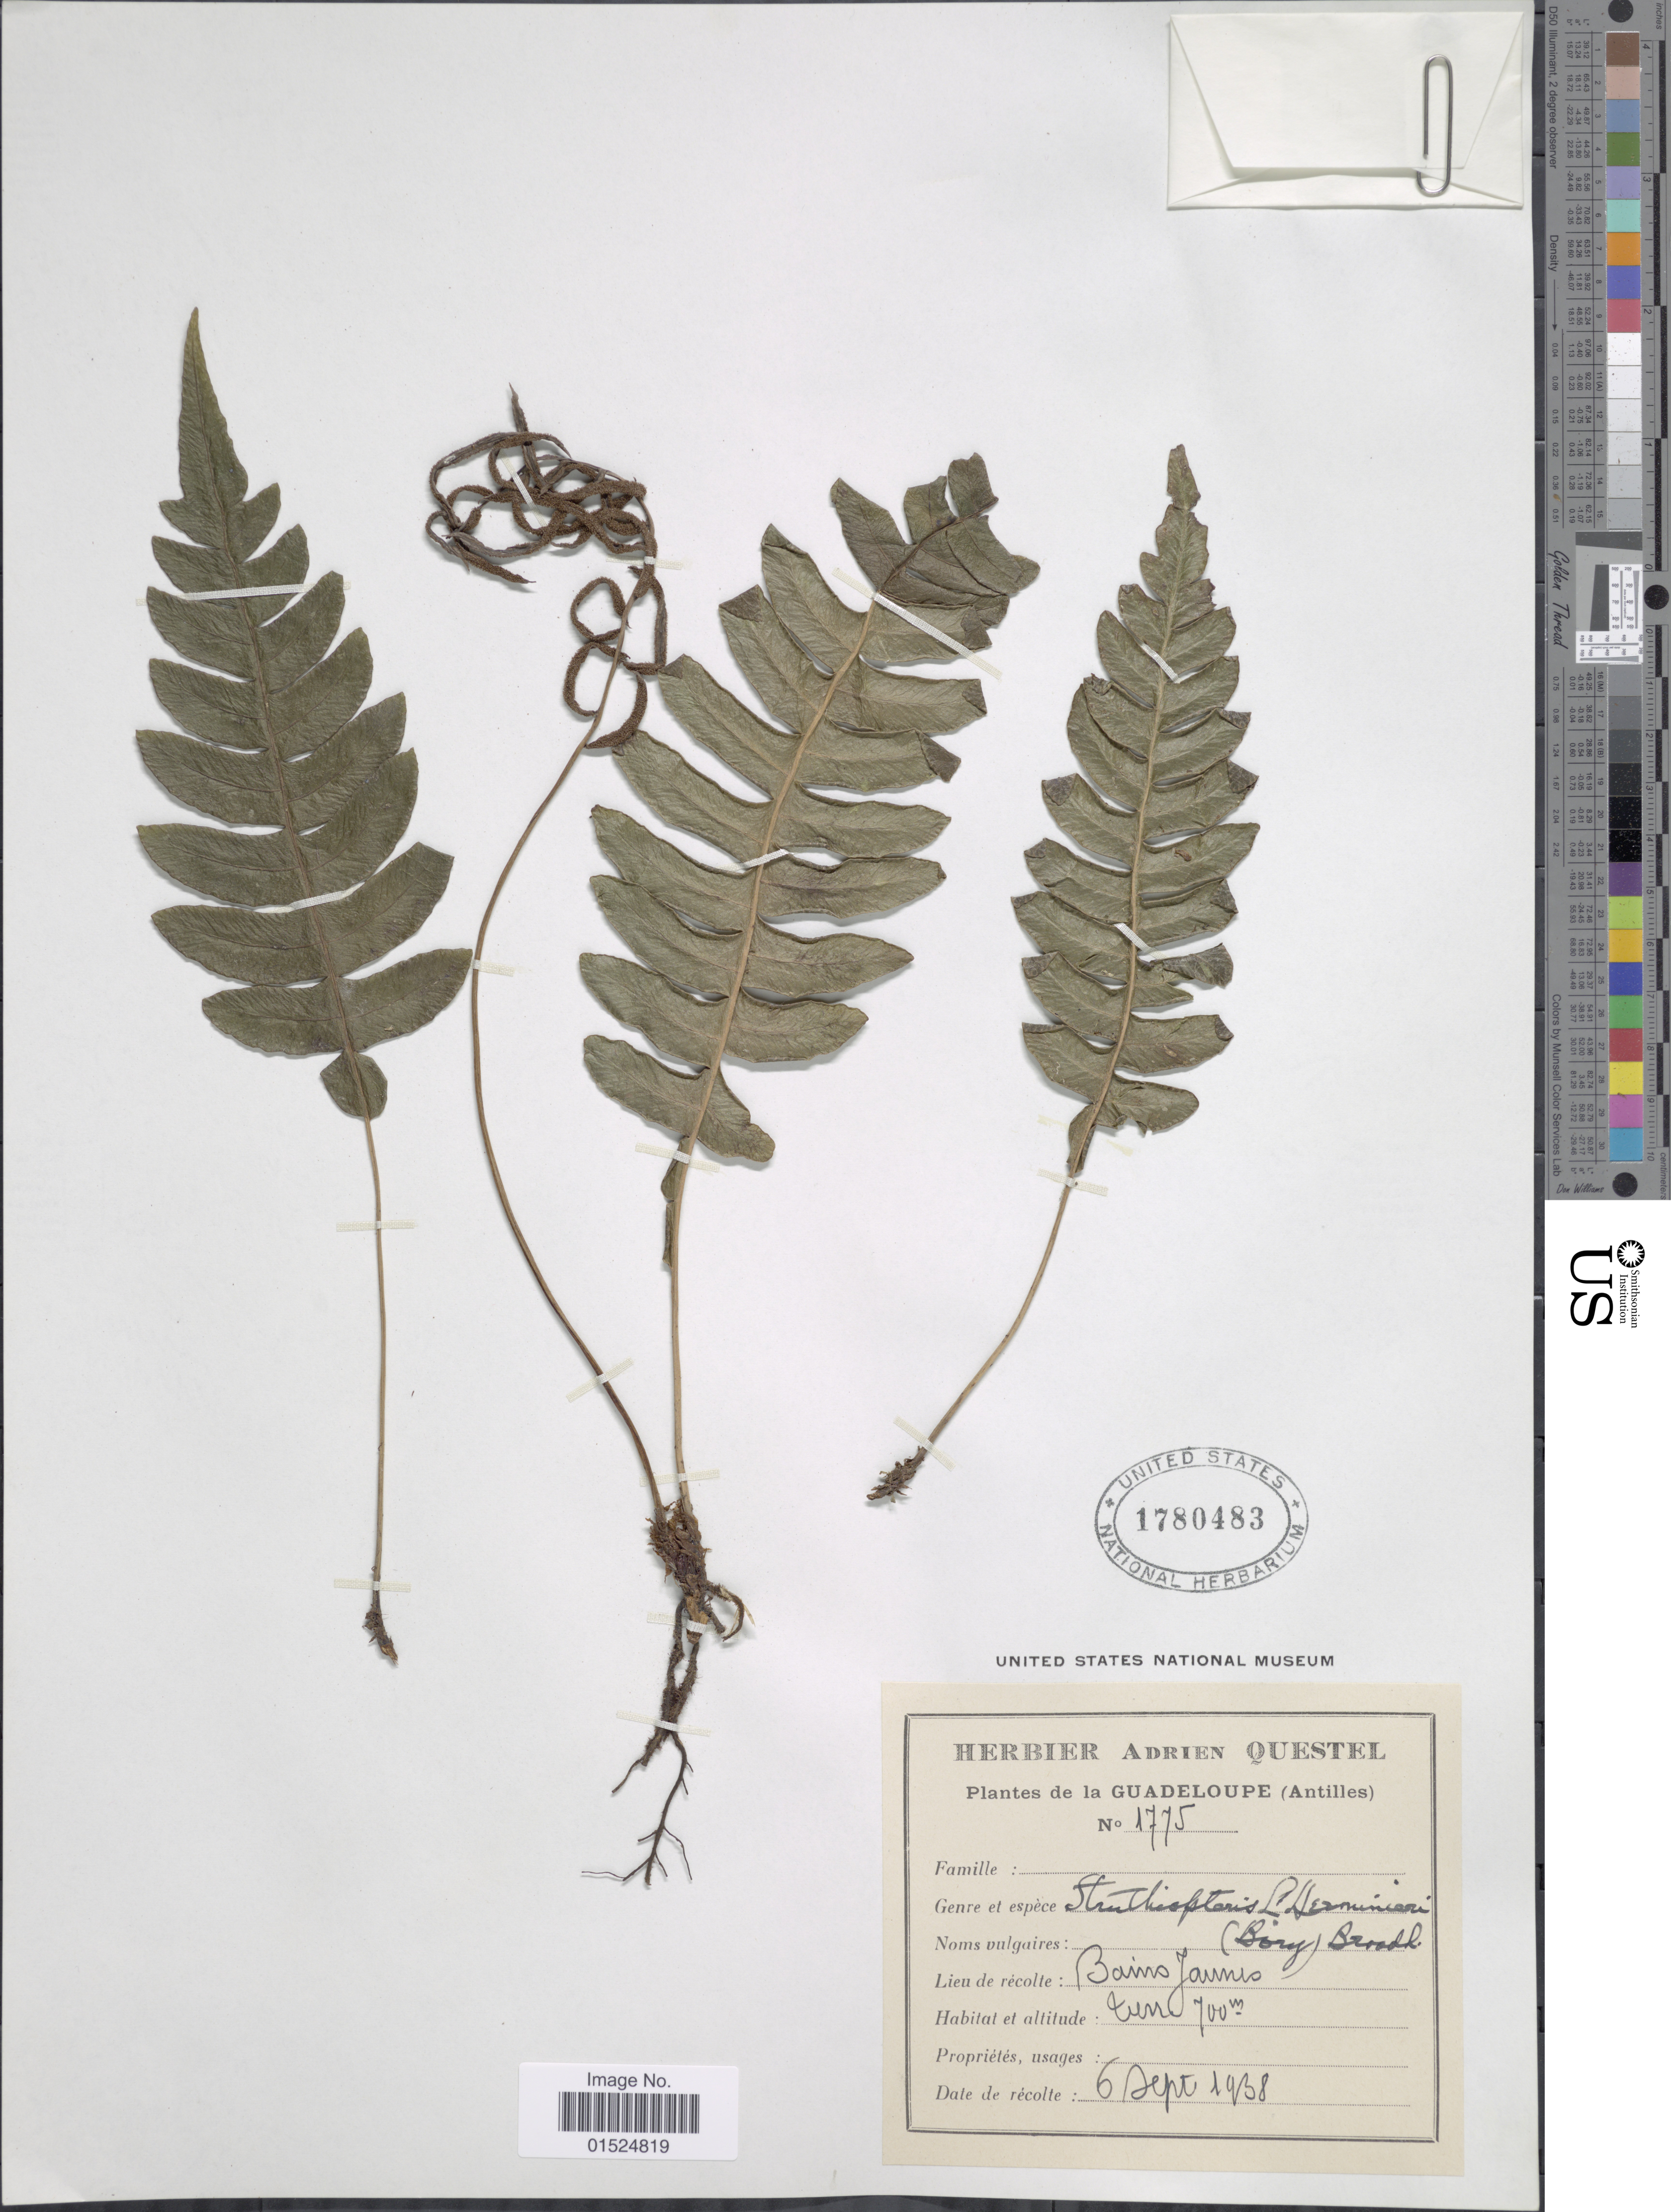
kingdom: Plantae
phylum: Tracheophyta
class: Polypodiopsida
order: Polypodiales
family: Blechnaceae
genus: Blechnum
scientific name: Blechnum l'herminieri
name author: (Bory) C. Chr.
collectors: ex herb. A. Questal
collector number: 1775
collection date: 1938-09-06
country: Guadeloupe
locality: Bains Jaunes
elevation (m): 700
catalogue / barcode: US 1780483